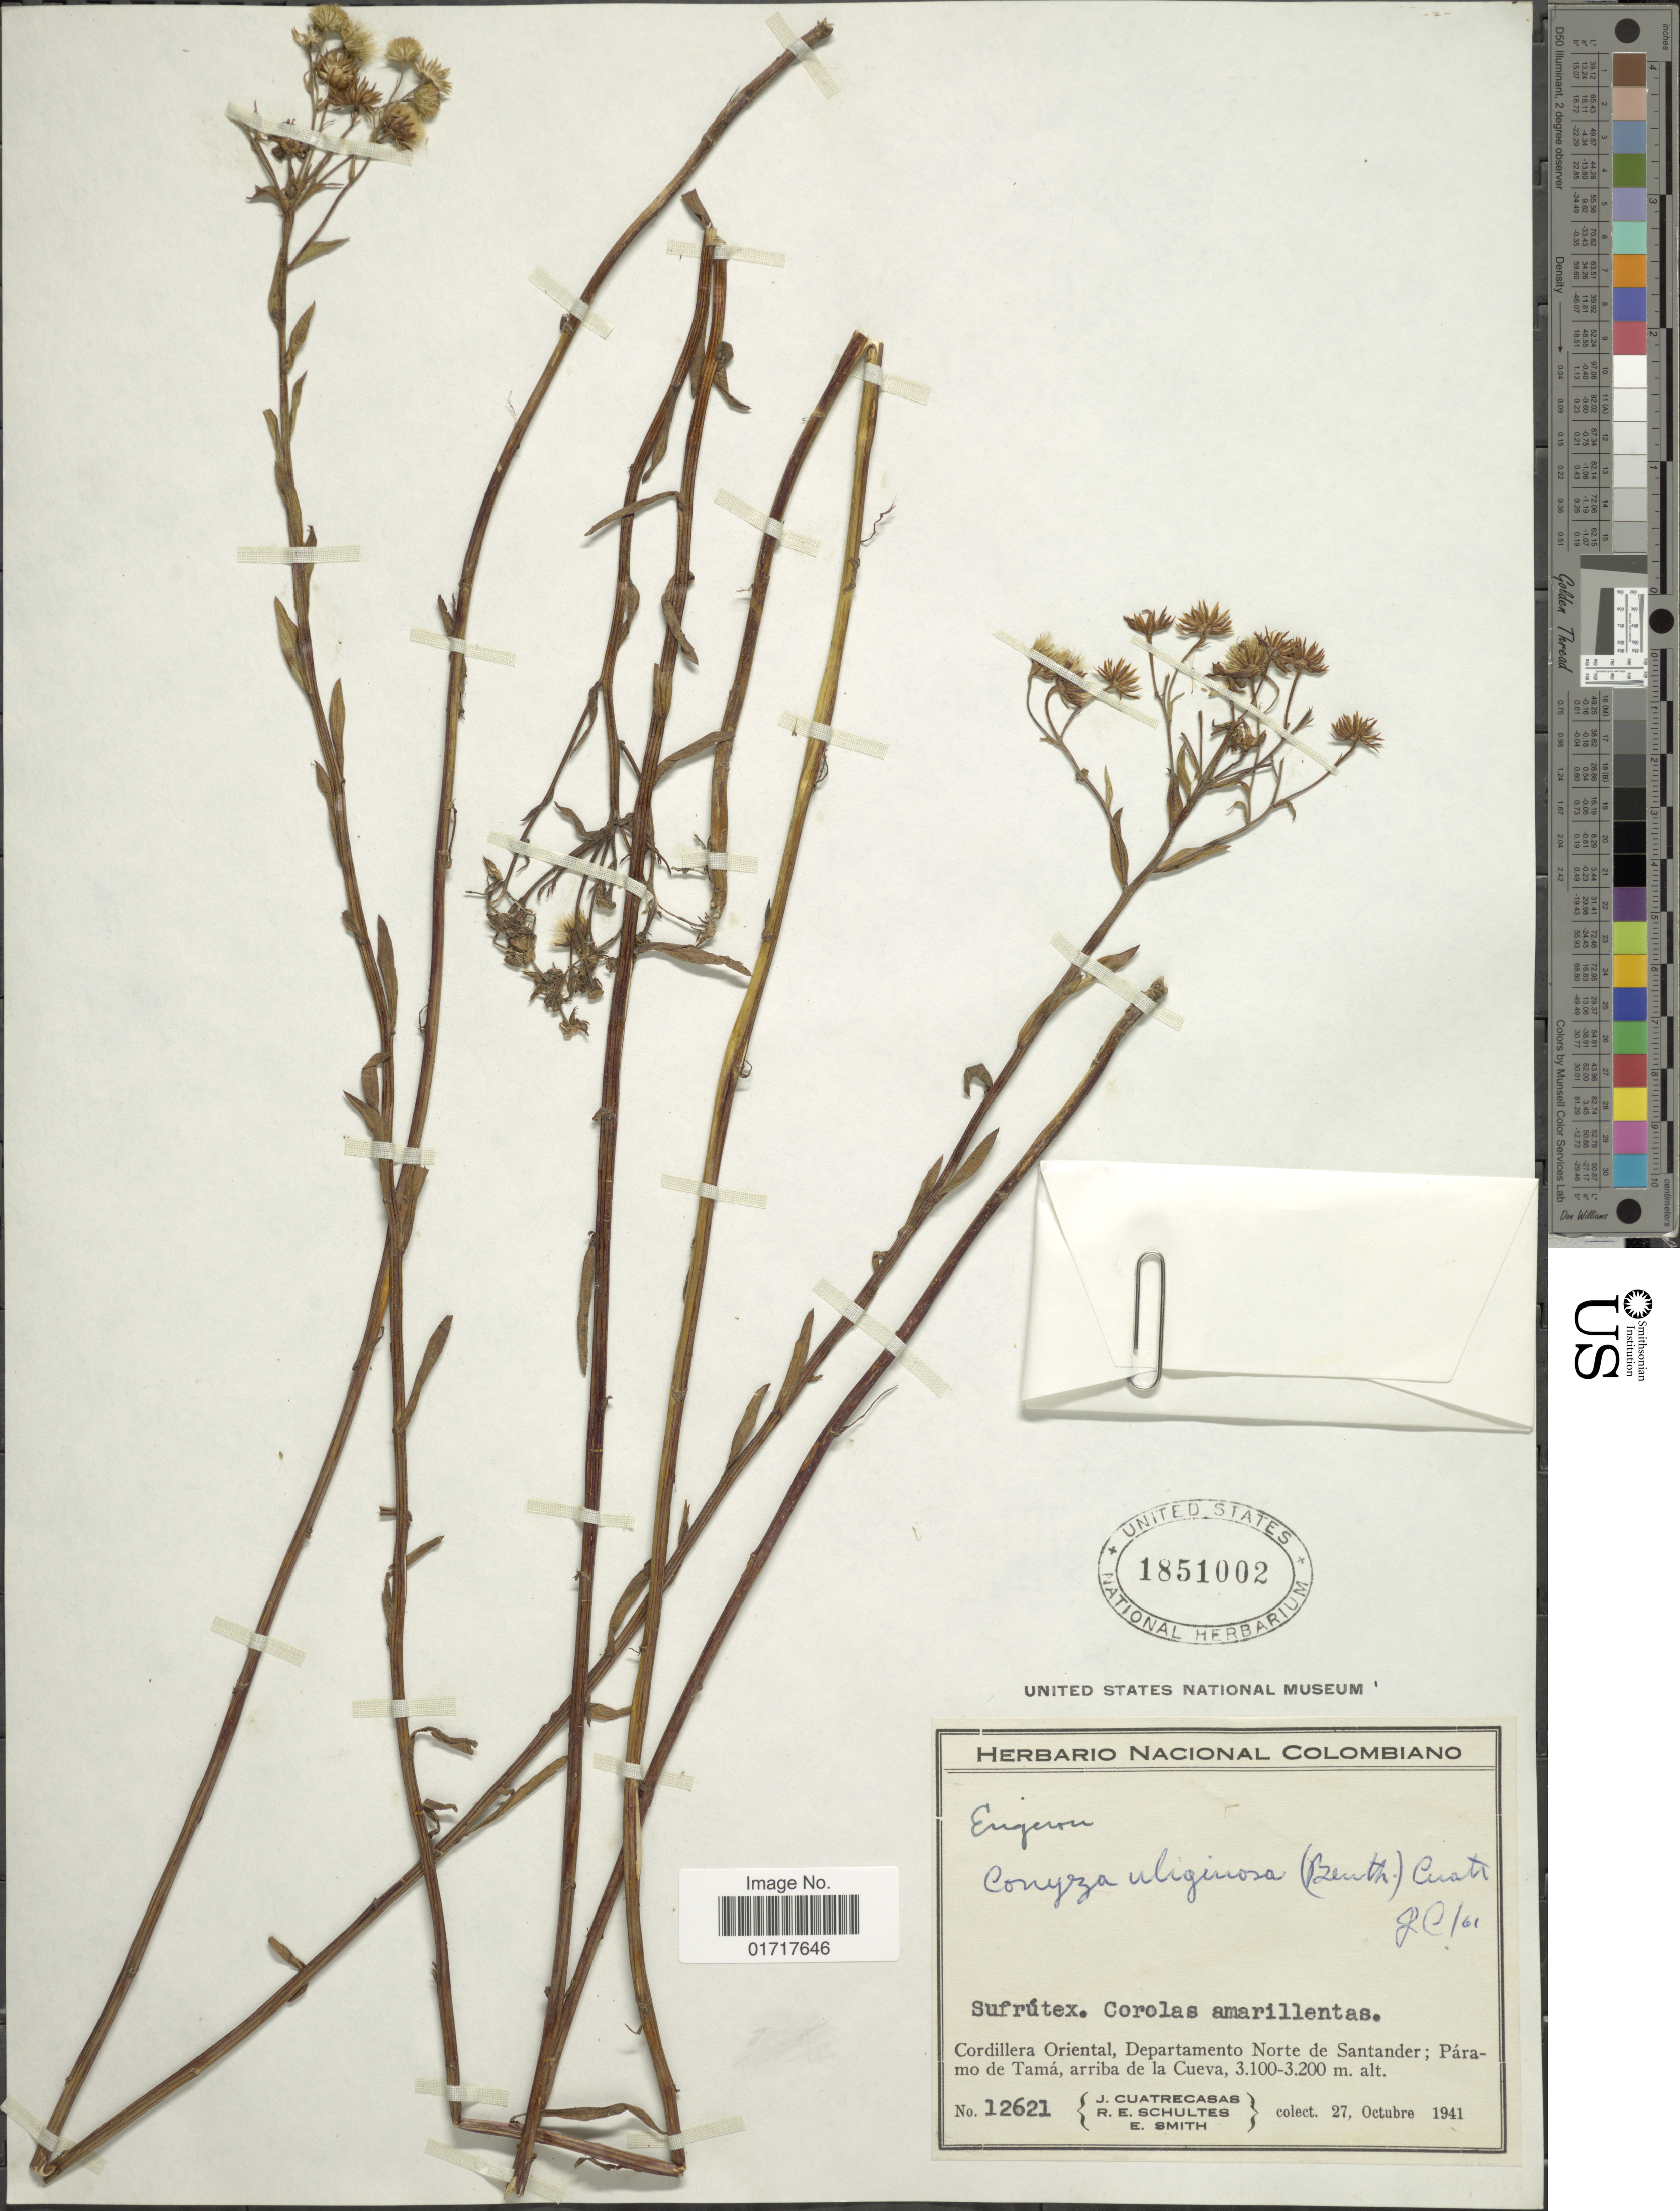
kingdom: Plantae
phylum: Tracheophyta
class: Magnoliopsida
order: Asterales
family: Asteraceae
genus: Conyza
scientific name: Conyza uliginosa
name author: (Benth.) Cuatrec.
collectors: J. Cuatrecasas, R. E. Schultes & C. E. Smith Jr.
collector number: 12621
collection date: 1941-10-27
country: Colombia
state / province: Norte de Santander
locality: Cordillera Oriental, Departamento Norte de Santander; Paramo de Tama, arriba de la Cueva.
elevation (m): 3100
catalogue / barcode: US 1851002